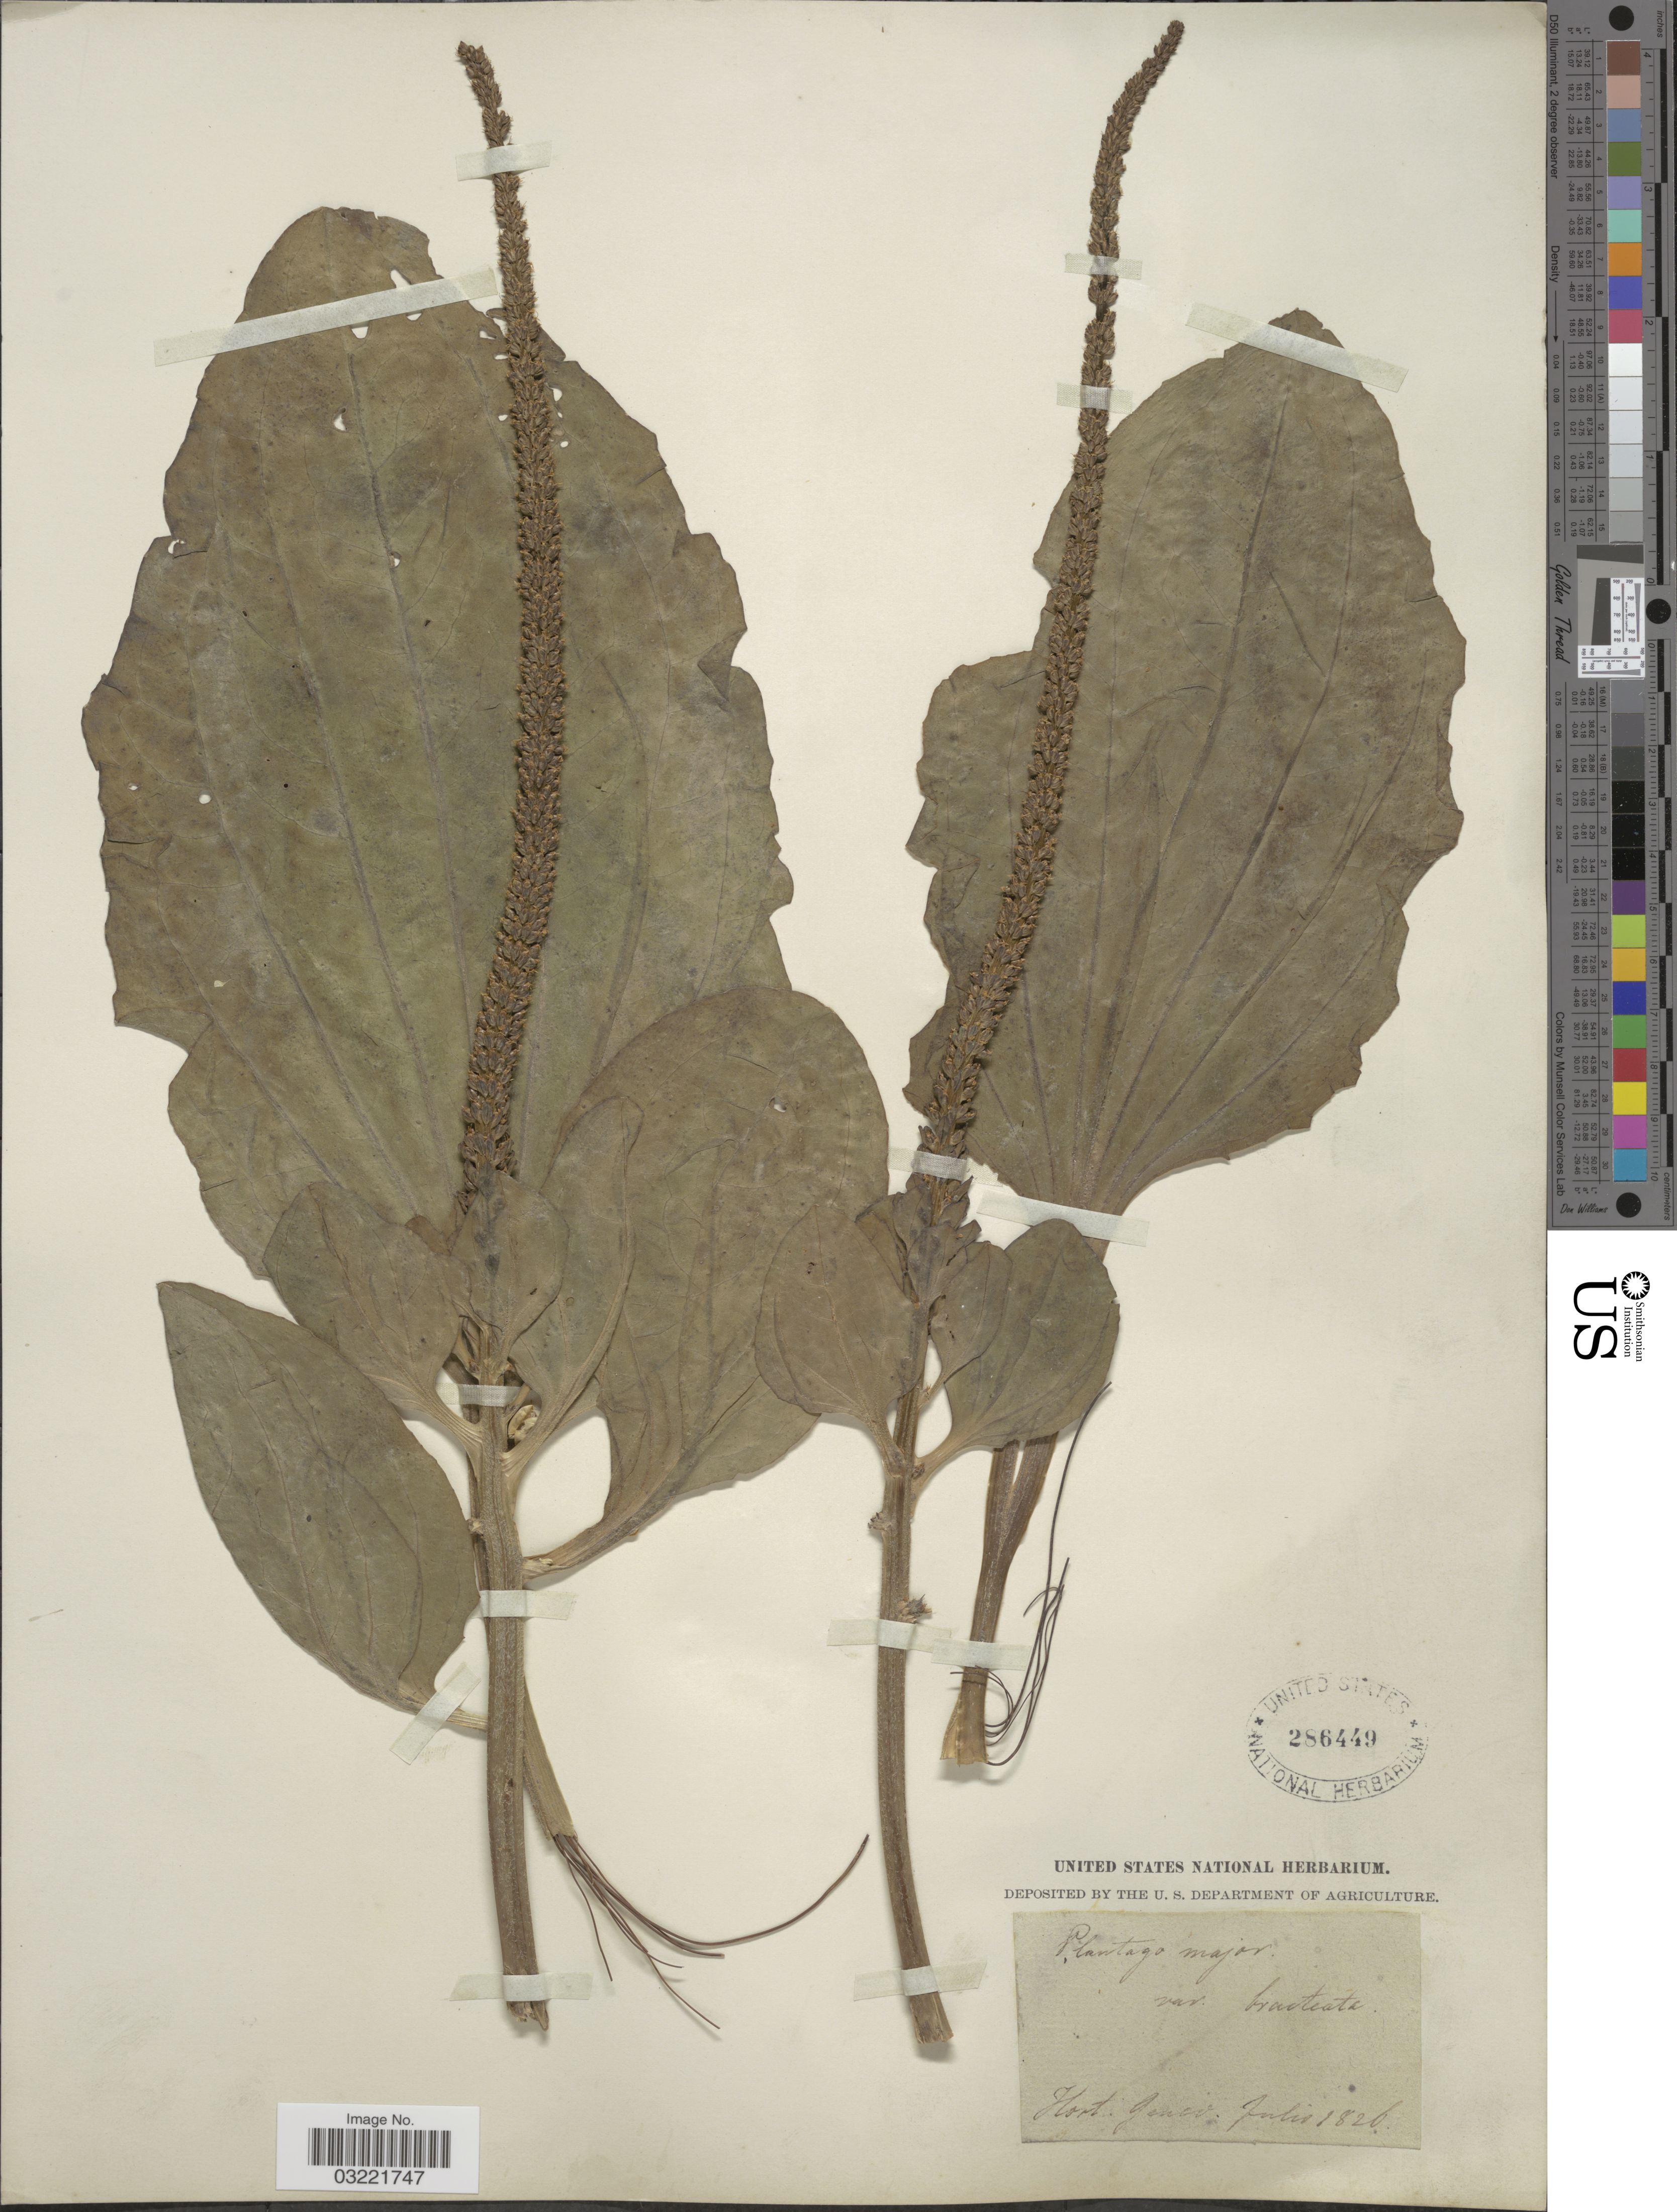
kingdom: Plantae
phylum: Tracheophyta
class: Magnoliopsida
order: Lamiales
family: Plantaginaceae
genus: Plantago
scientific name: Plantago major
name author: L.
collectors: Hort. Genev.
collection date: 1826-07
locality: Var. bracteata. [unsure placement] [interpreted]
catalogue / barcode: US 286449